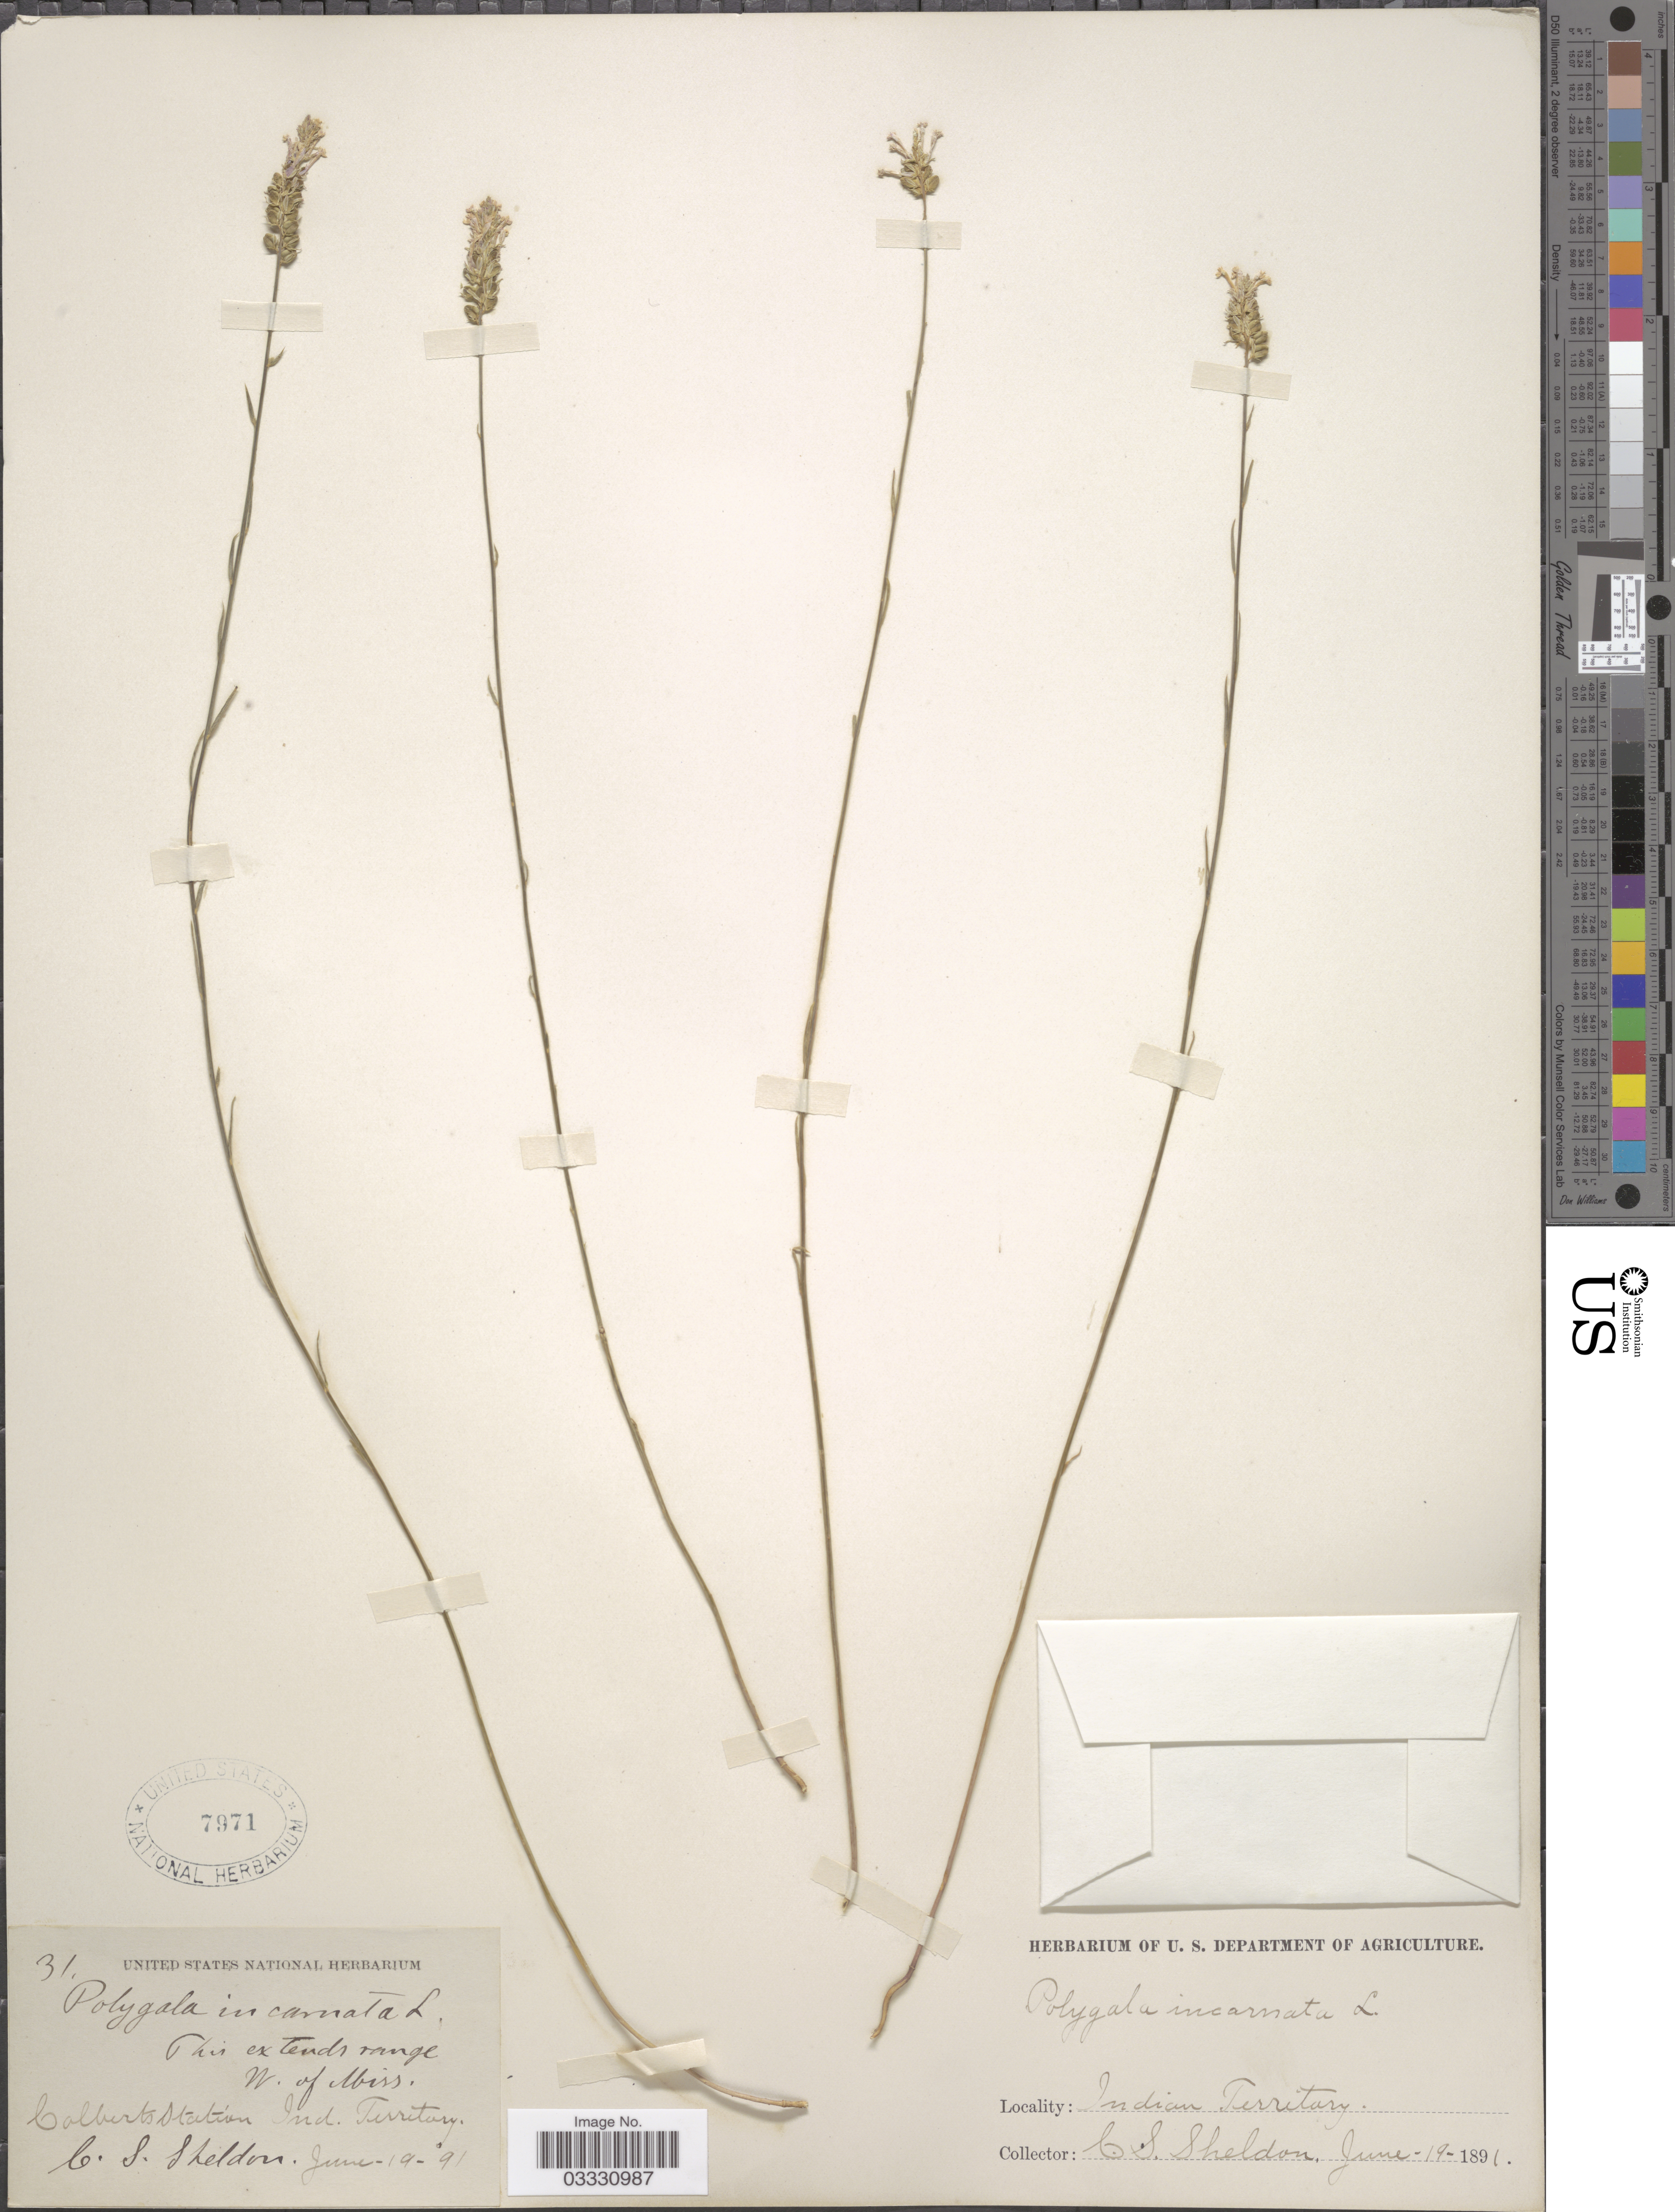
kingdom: Plantae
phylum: Tracheophyta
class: Magnoliopsida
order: Fabales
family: Polygalaceae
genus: Polygala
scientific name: Polygala incarnata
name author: L.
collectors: C. S. Sheldon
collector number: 31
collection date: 1891-06-19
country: United States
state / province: Oklahoma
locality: Colberts Station, Indian Territory.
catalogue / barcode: US 7971